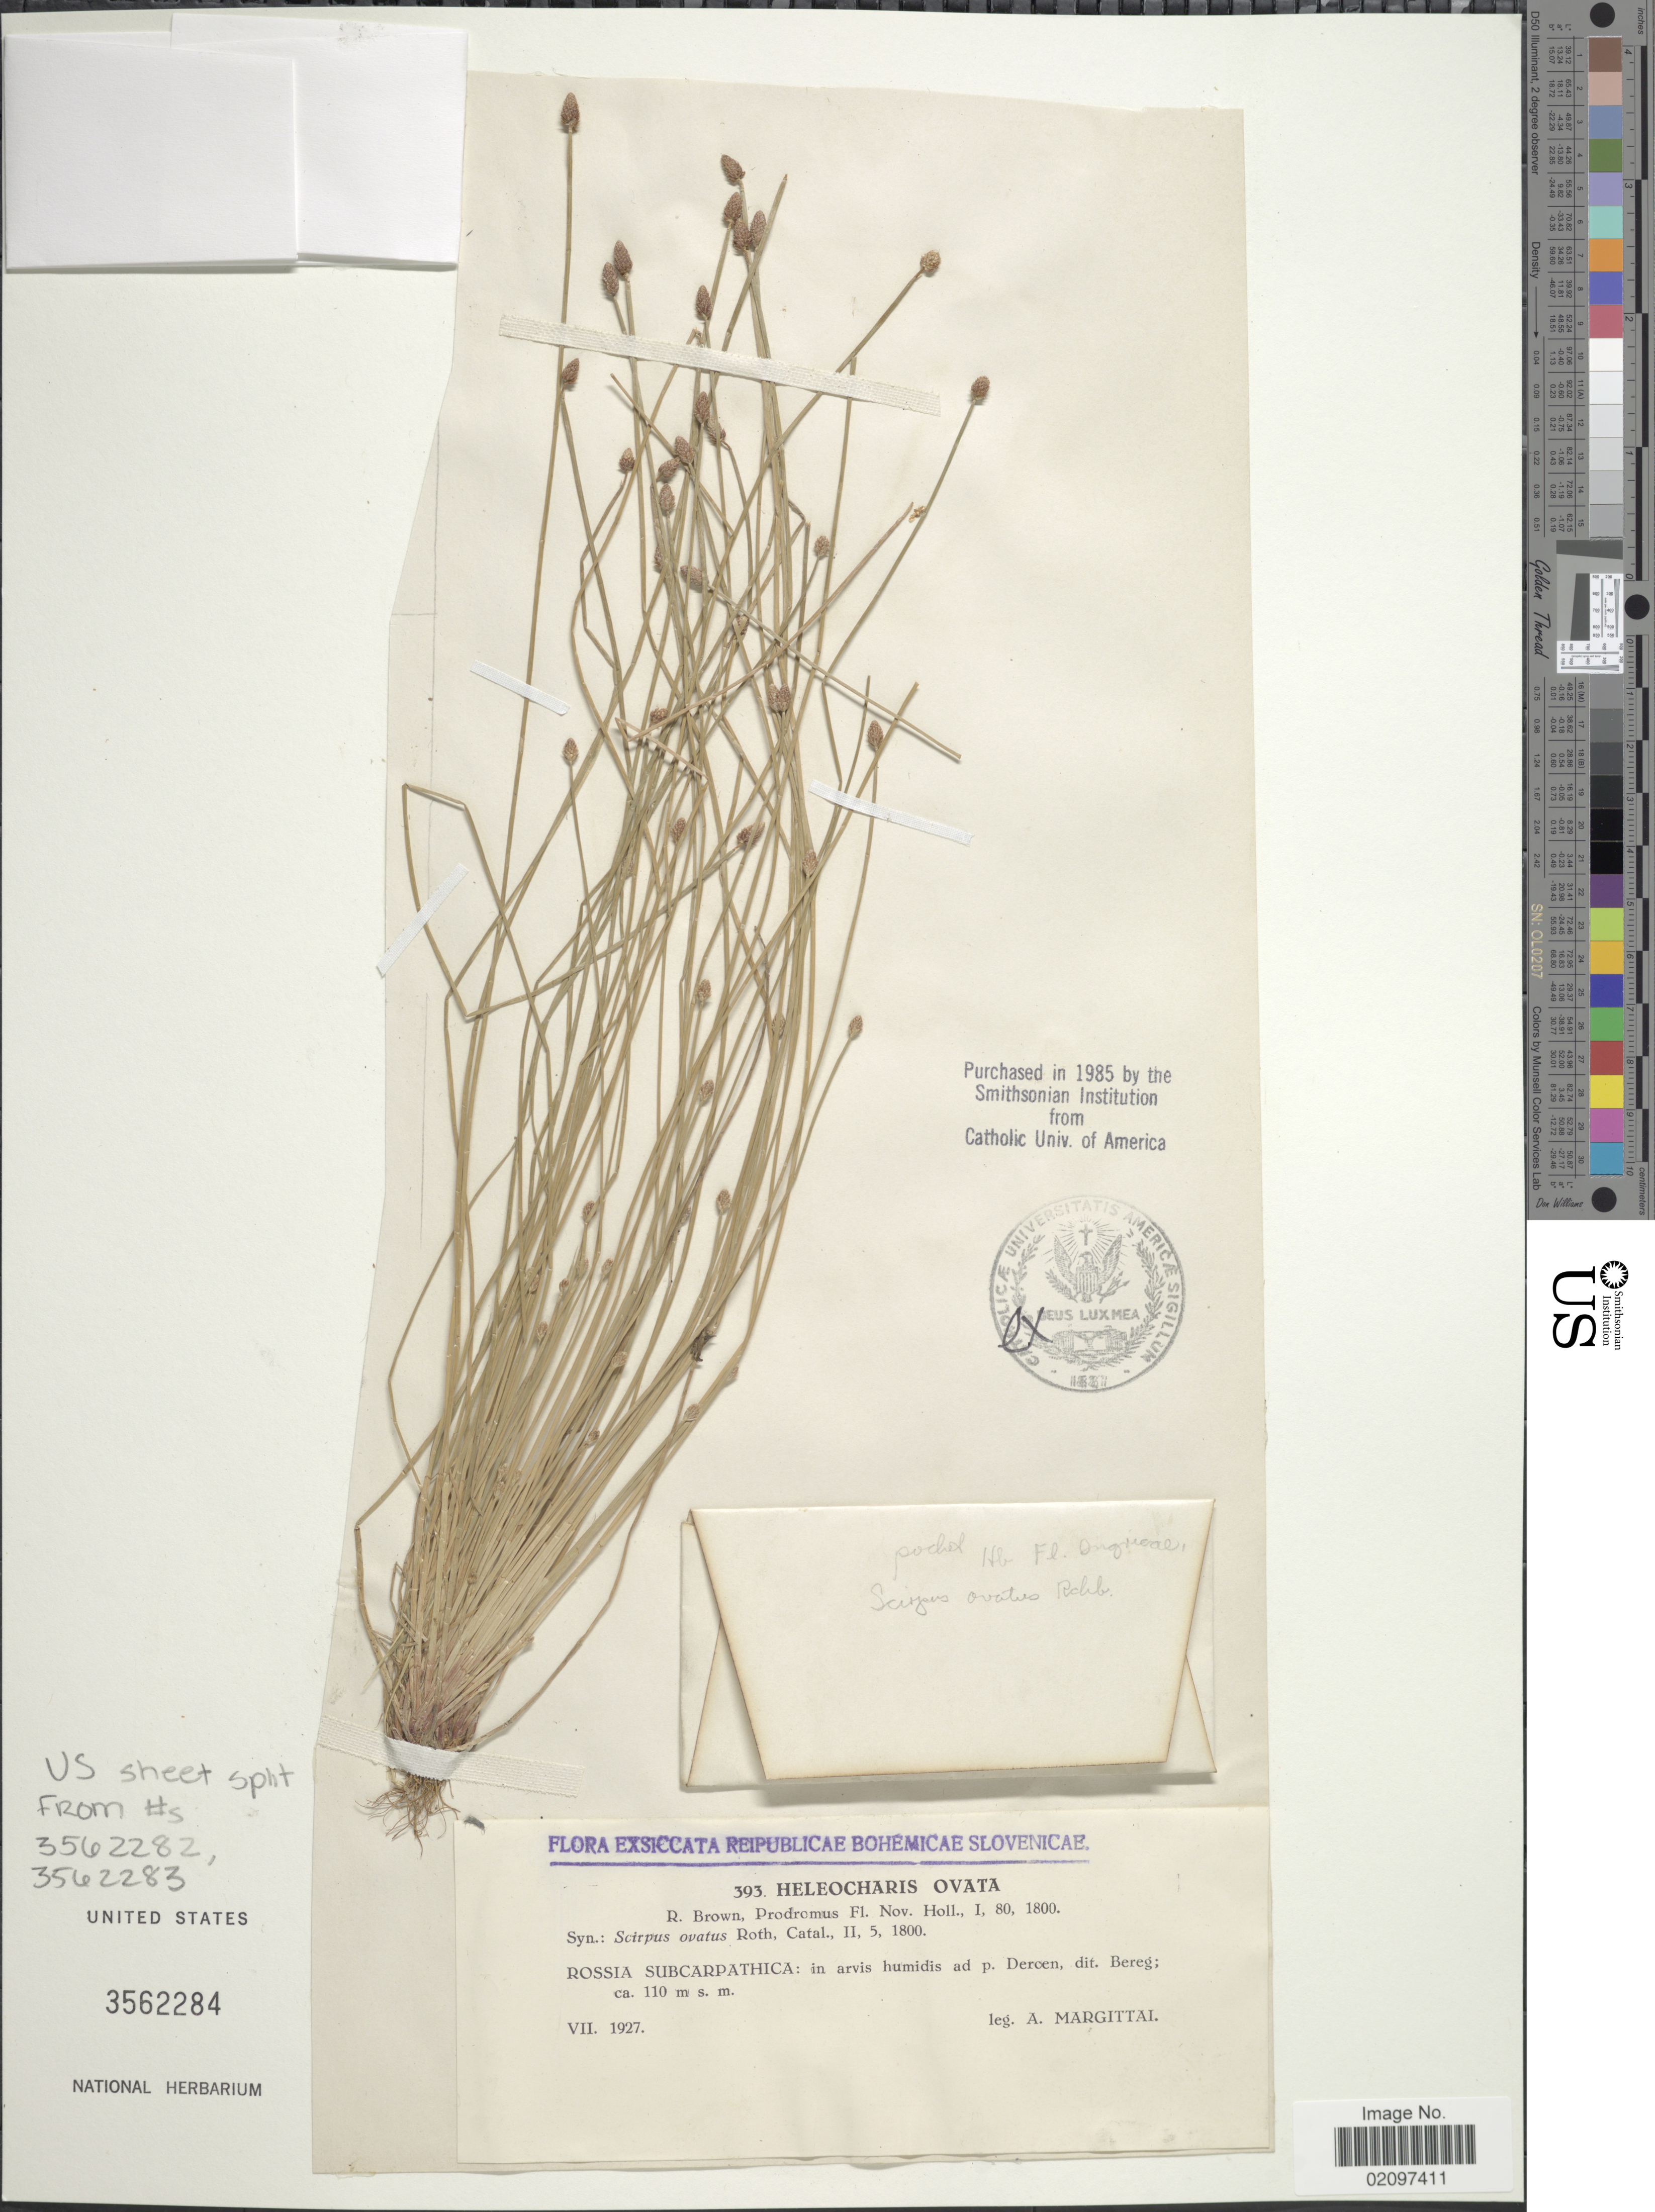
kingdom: Plantae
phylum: Tracheophyta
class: Liliopsida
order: Poales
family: Cyperaceae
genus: Eleocharis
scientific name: Eleocharis ovata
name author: (Roth) Roem. & Schult.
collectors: A. Margittai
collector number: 393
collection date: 1927-07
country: Czechia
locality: Reipublicae Bohem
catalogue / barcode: US 3562284